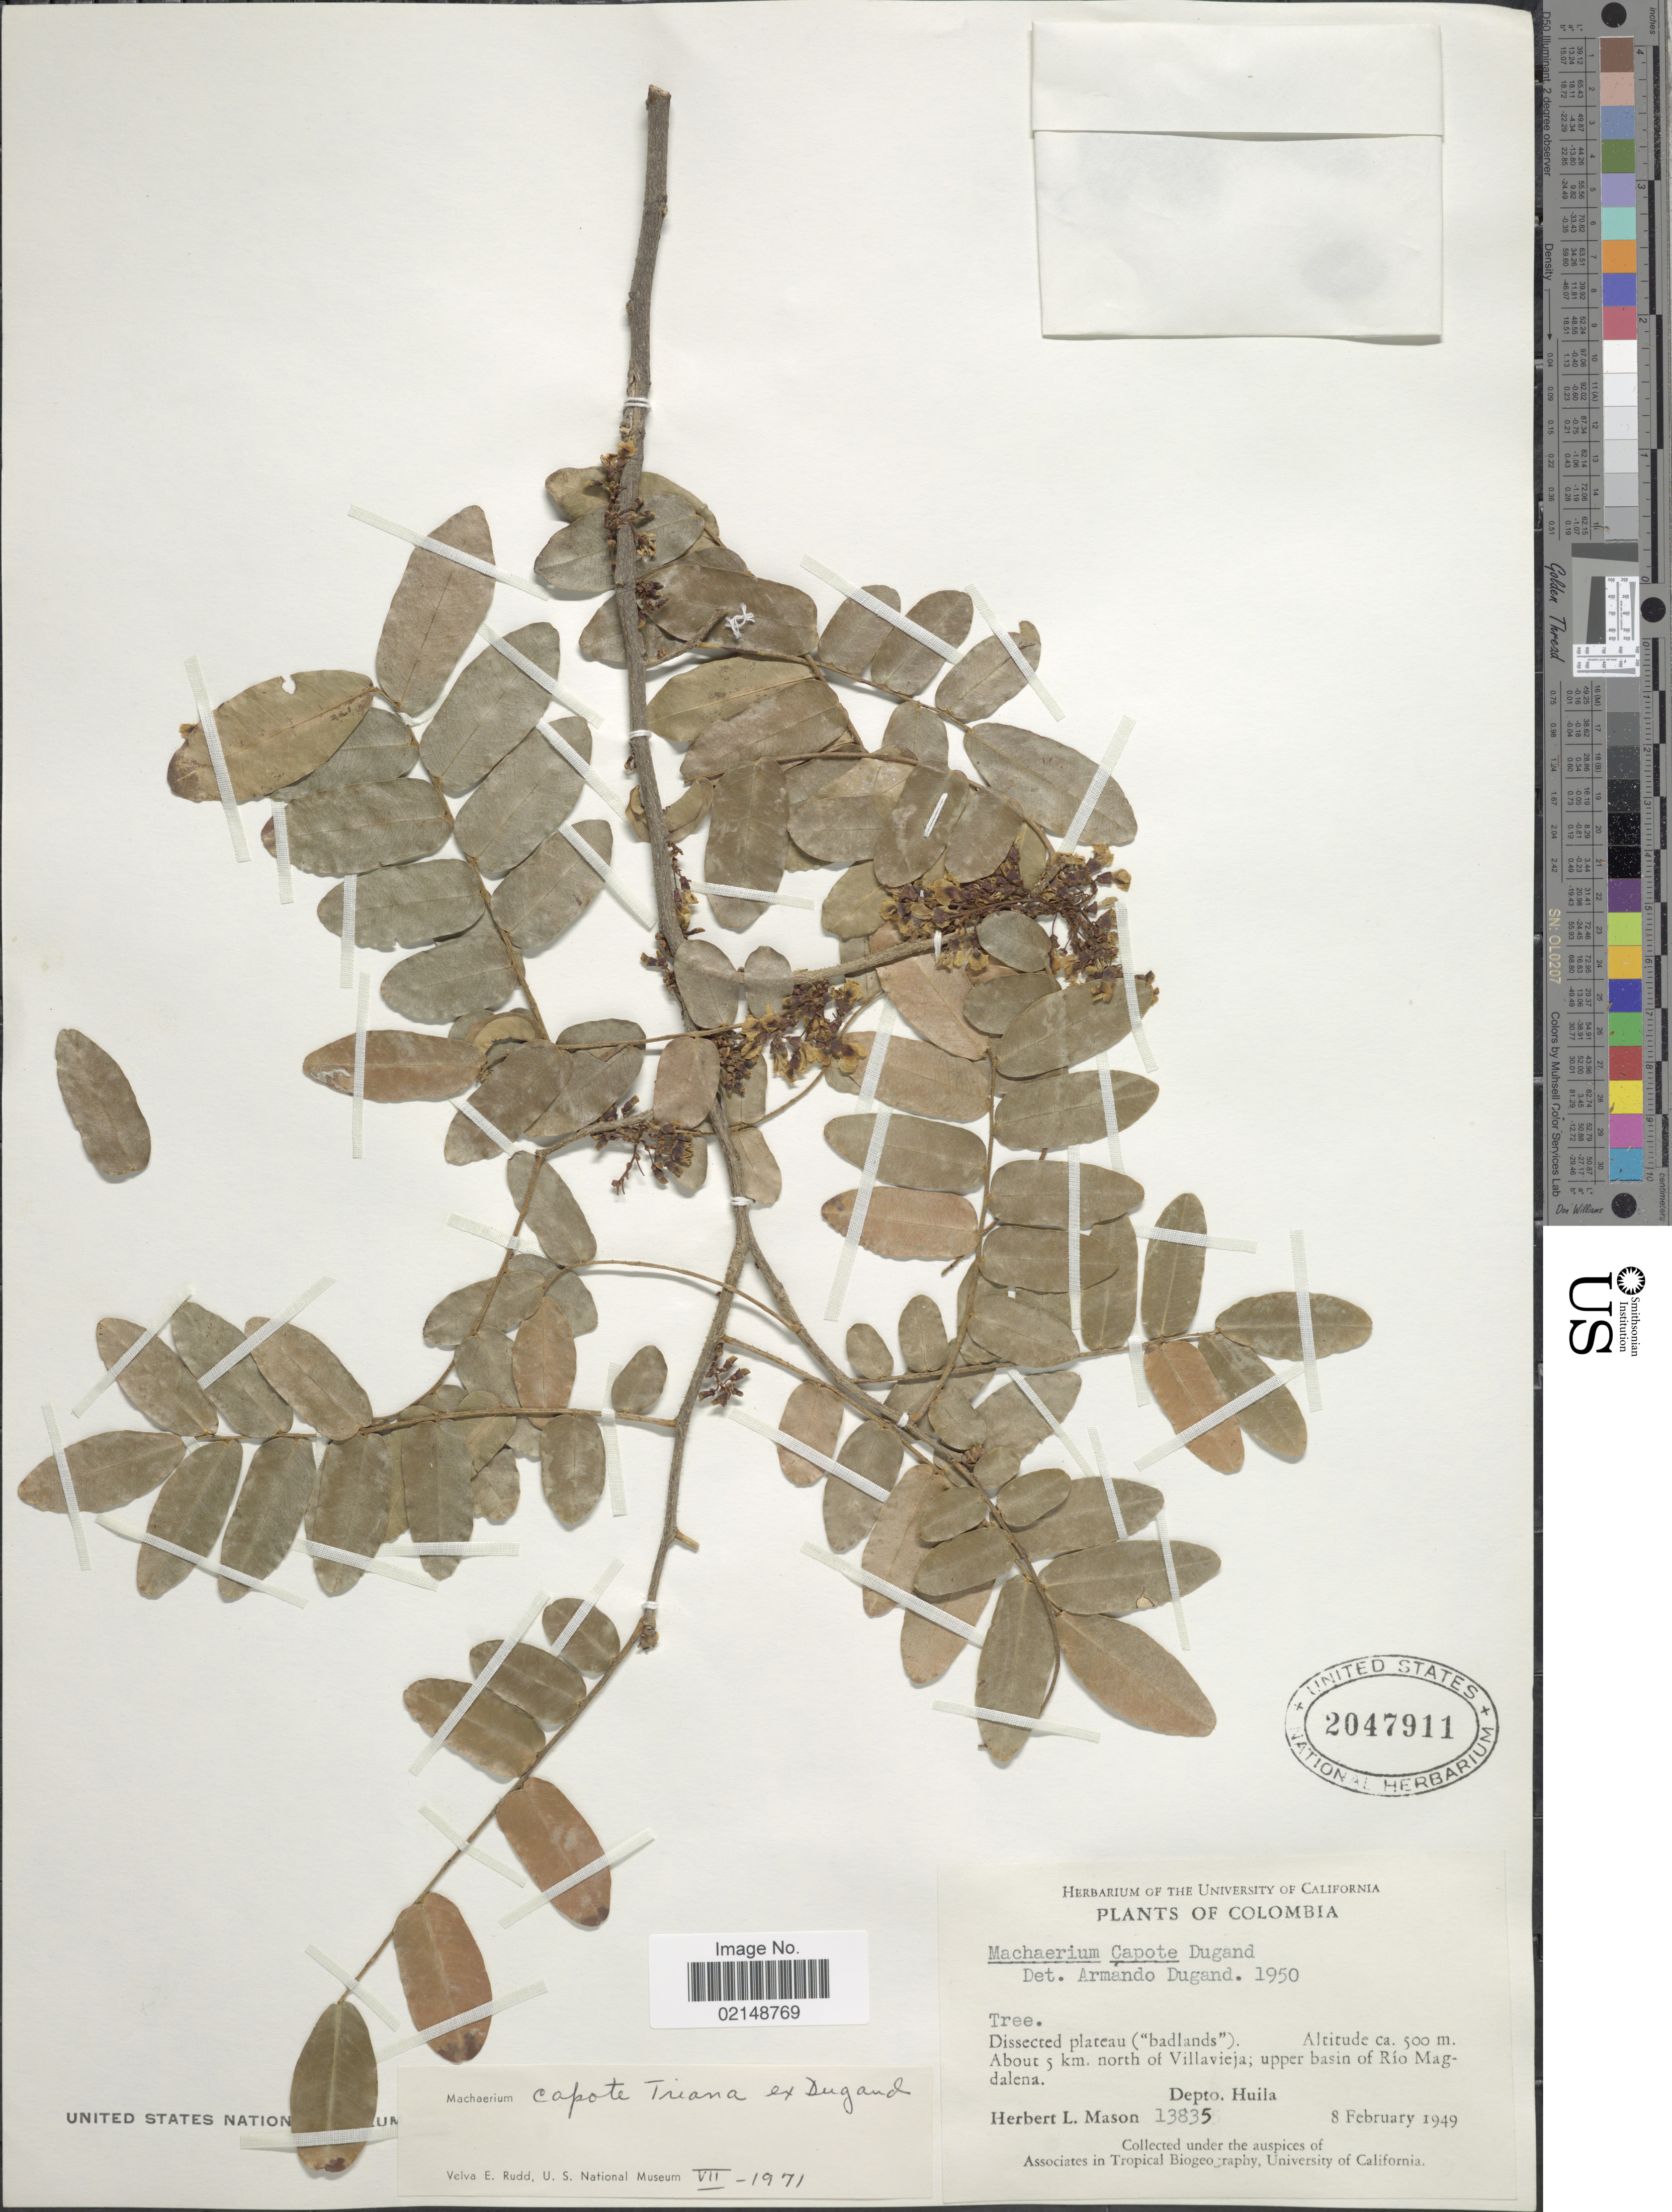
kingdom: Plantae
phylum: Tracheophyta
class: Magnoliopsida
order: Fabales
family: Fabaceae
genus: Machaerium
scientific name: Machaerium capote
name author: Triana ex Dugand G.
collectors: H. L. Mason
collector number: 13835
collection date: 1949-02-08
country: Colombia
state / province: Huila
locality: About 5 km north of Villavieja, upper basin of Rio Magdalena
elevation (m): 500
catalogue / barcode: US 2047911